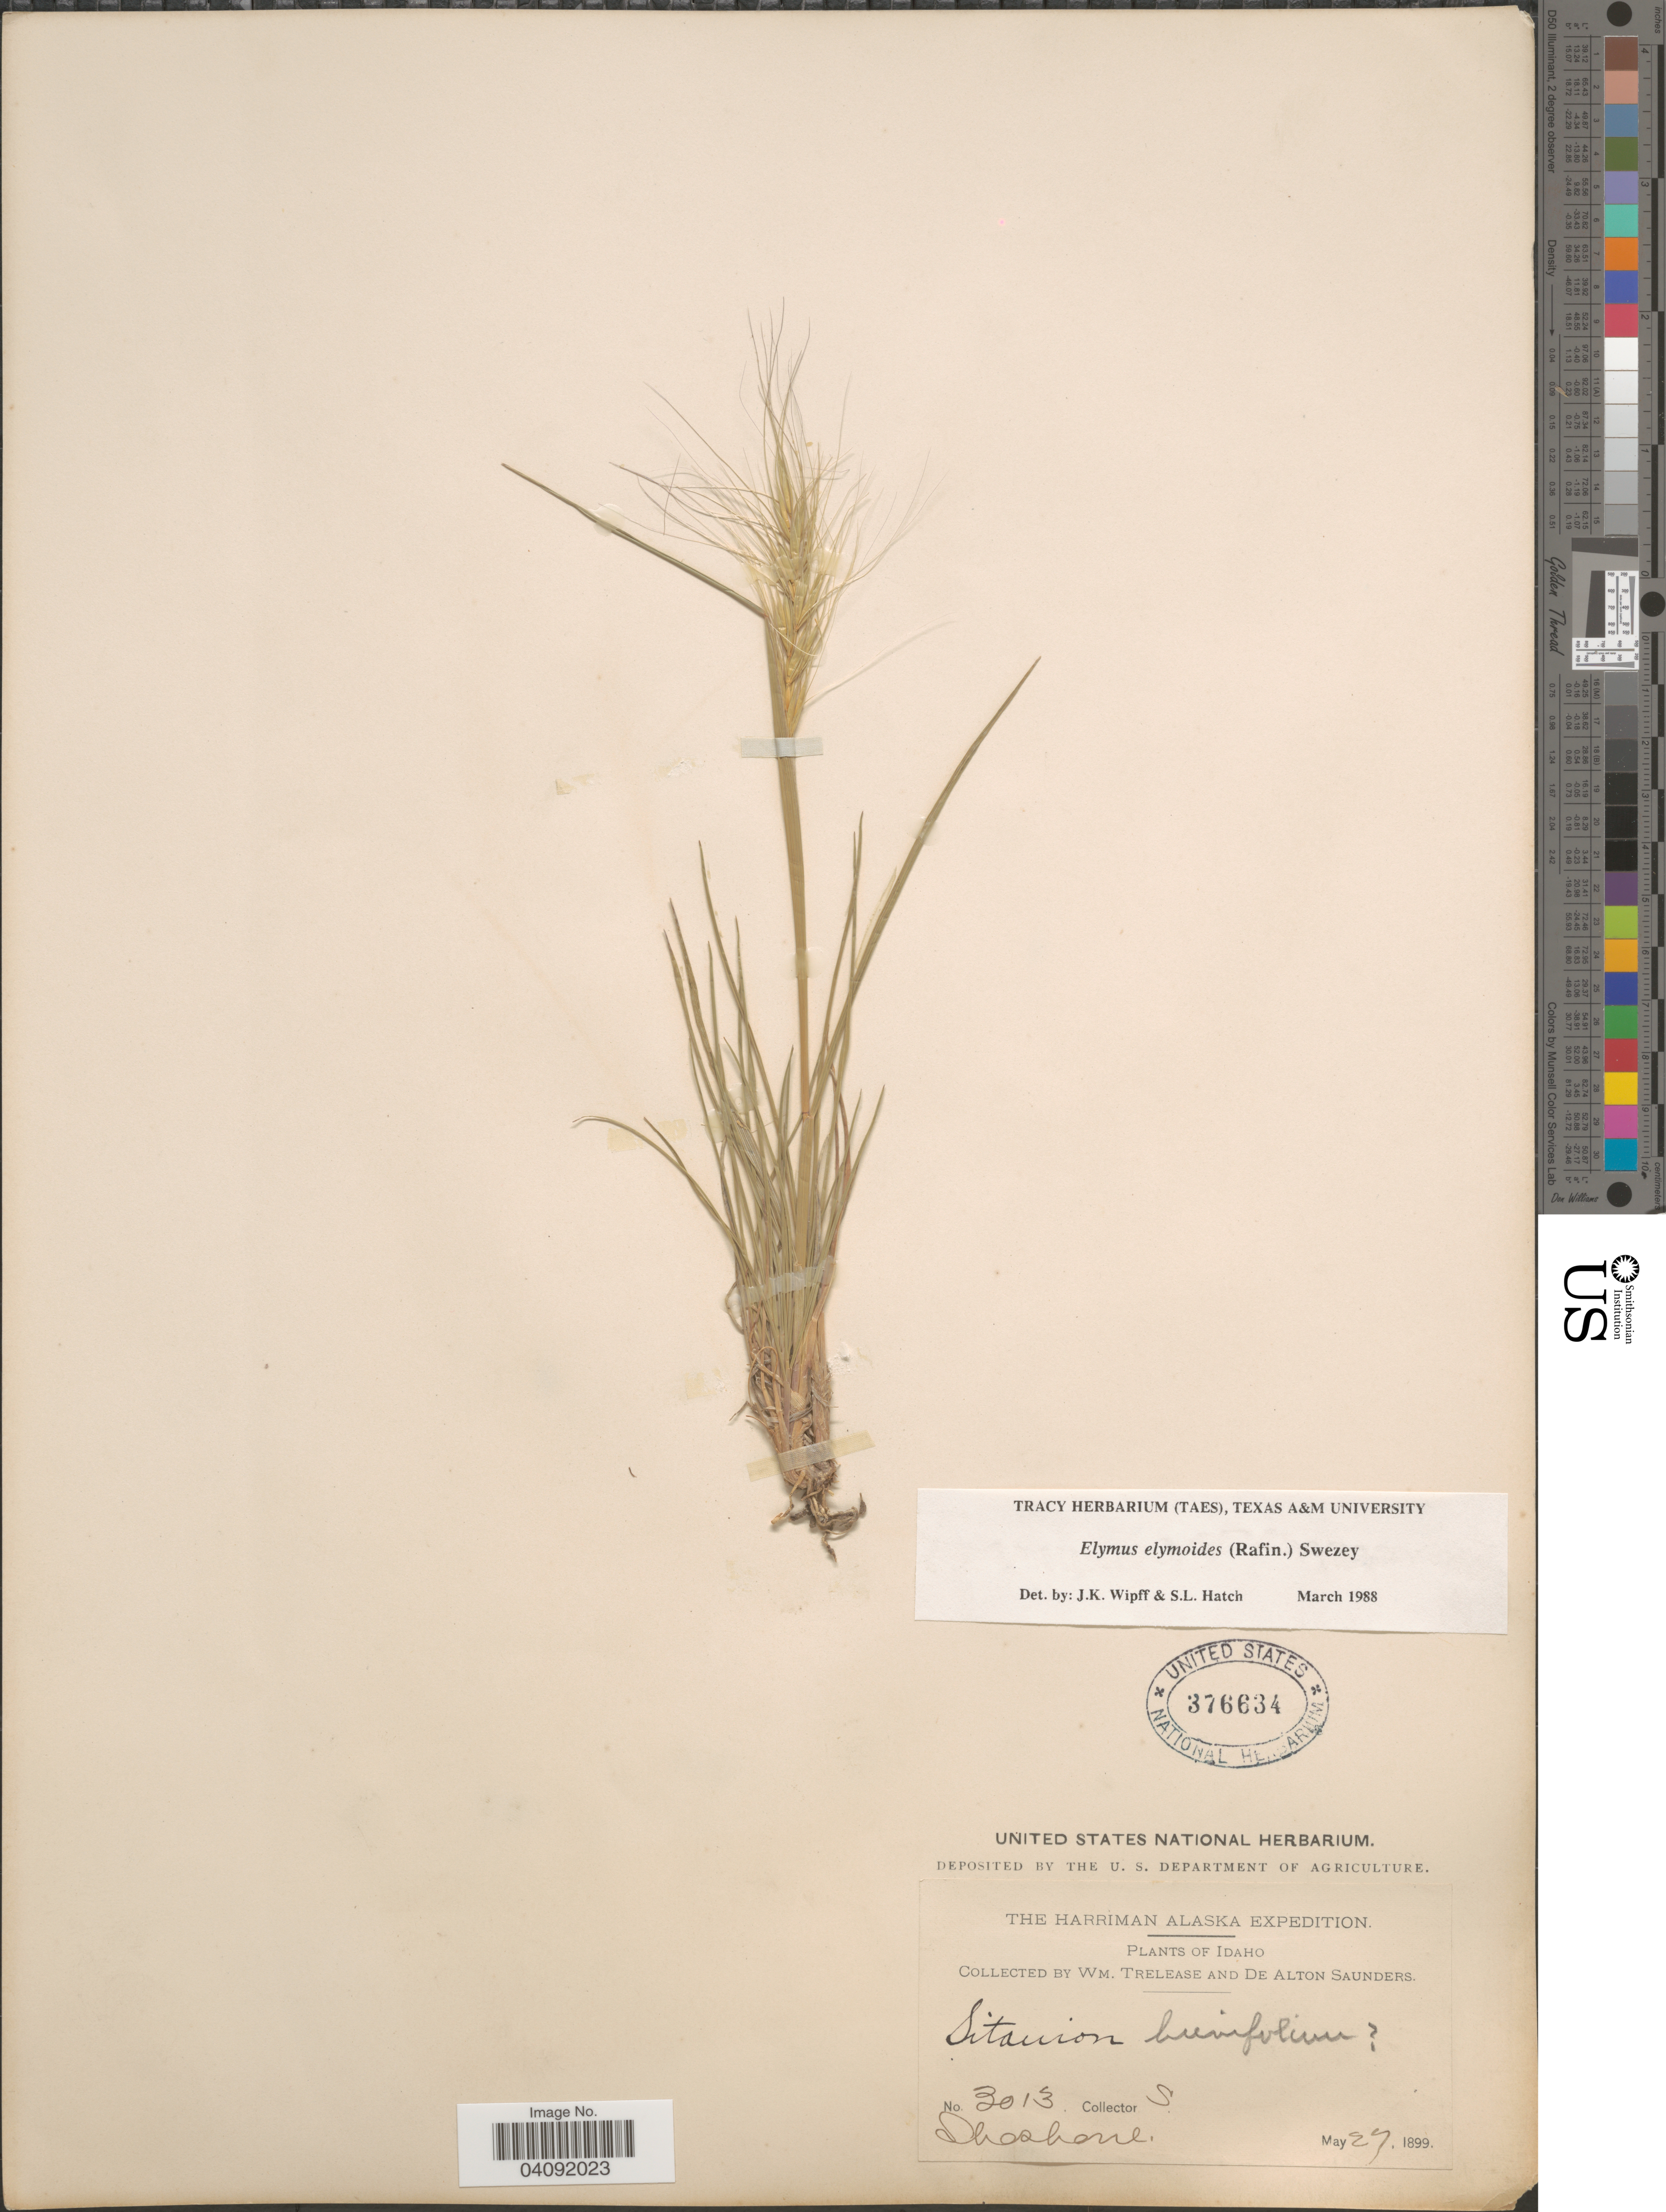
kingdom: Plantae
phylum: Tracheophyta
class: Liliopsida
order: Poales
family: Poaceae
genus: Elymus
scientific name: Elymus elymoides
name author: (Raf.) Swezey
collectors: W. Trelease & D. A. Saunders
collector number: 3013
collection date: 1899-05-27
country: United States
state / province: Idaho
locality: The Harriman Alaska Expedition. Shoshone.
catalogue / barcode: US 376634